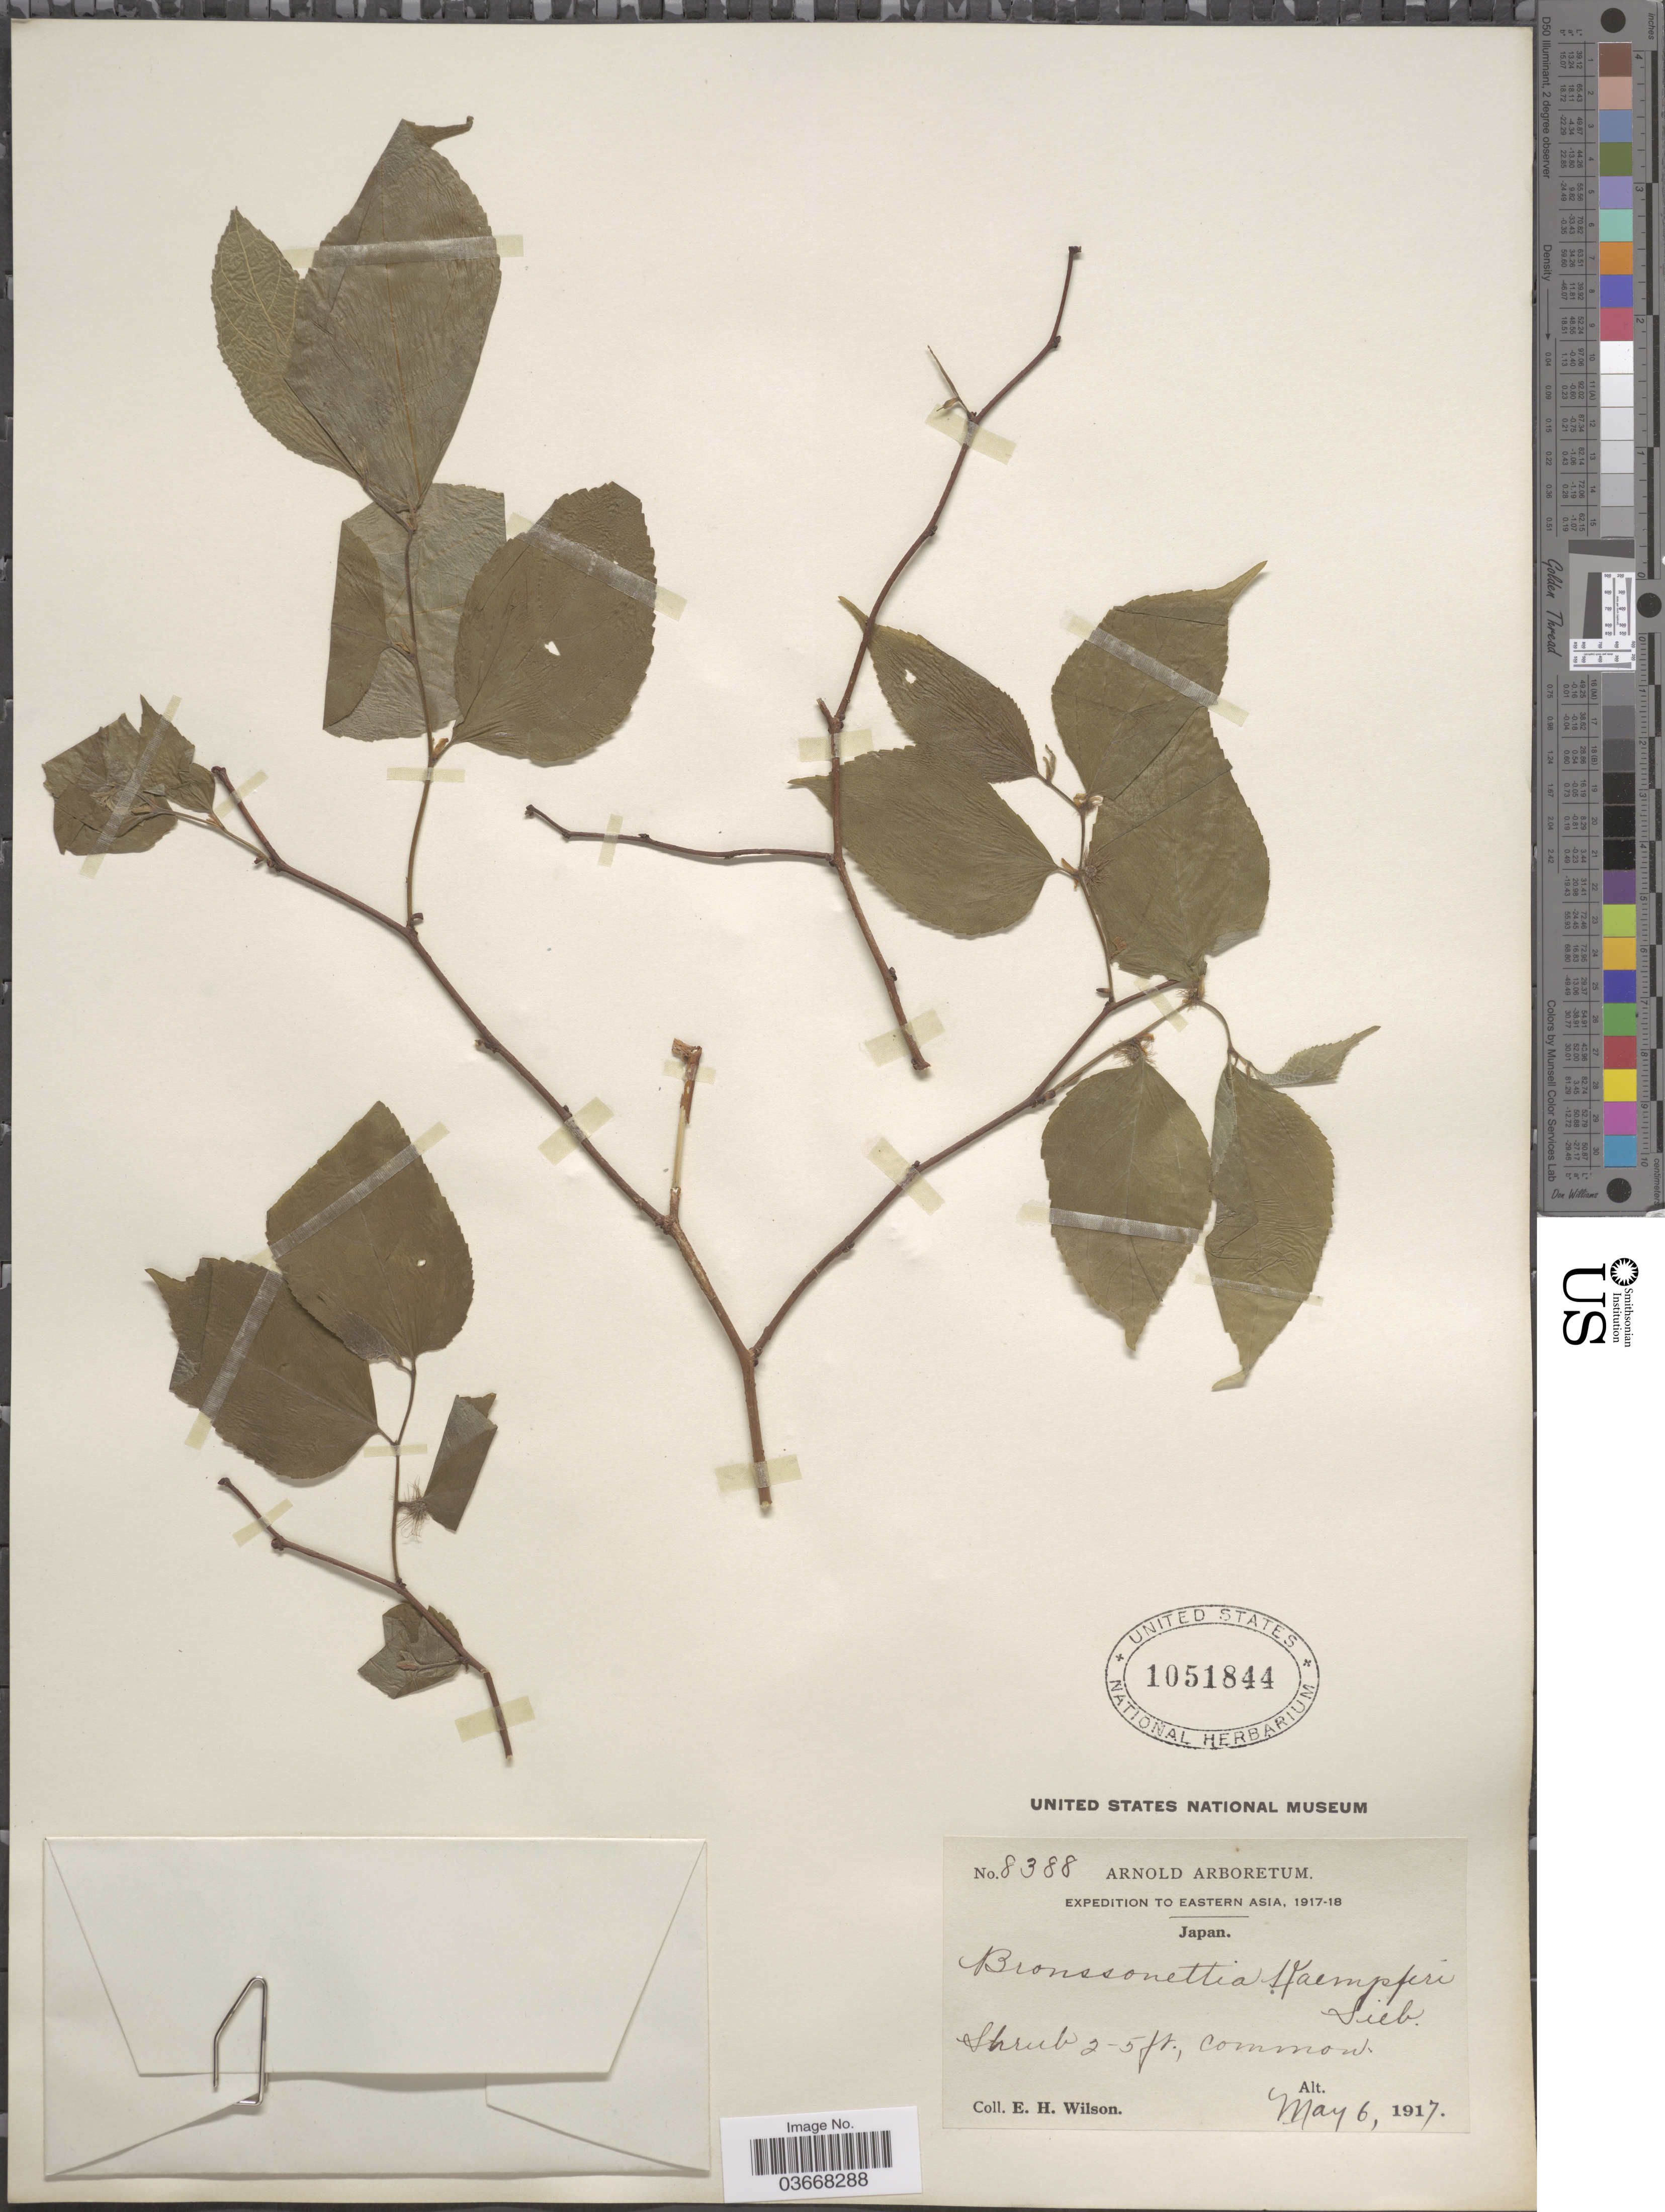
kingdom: Plantae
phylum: Tracheophyta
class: Magnoliopsida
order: Rosales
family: Moraceae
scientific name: Broussoneta papyrifera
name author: (L.) L'Hér. ex Vent.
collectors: E. Wilson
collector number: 8388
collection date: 1917-05-06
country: Japan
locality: Eastern Asia.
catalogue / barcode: US 1051844